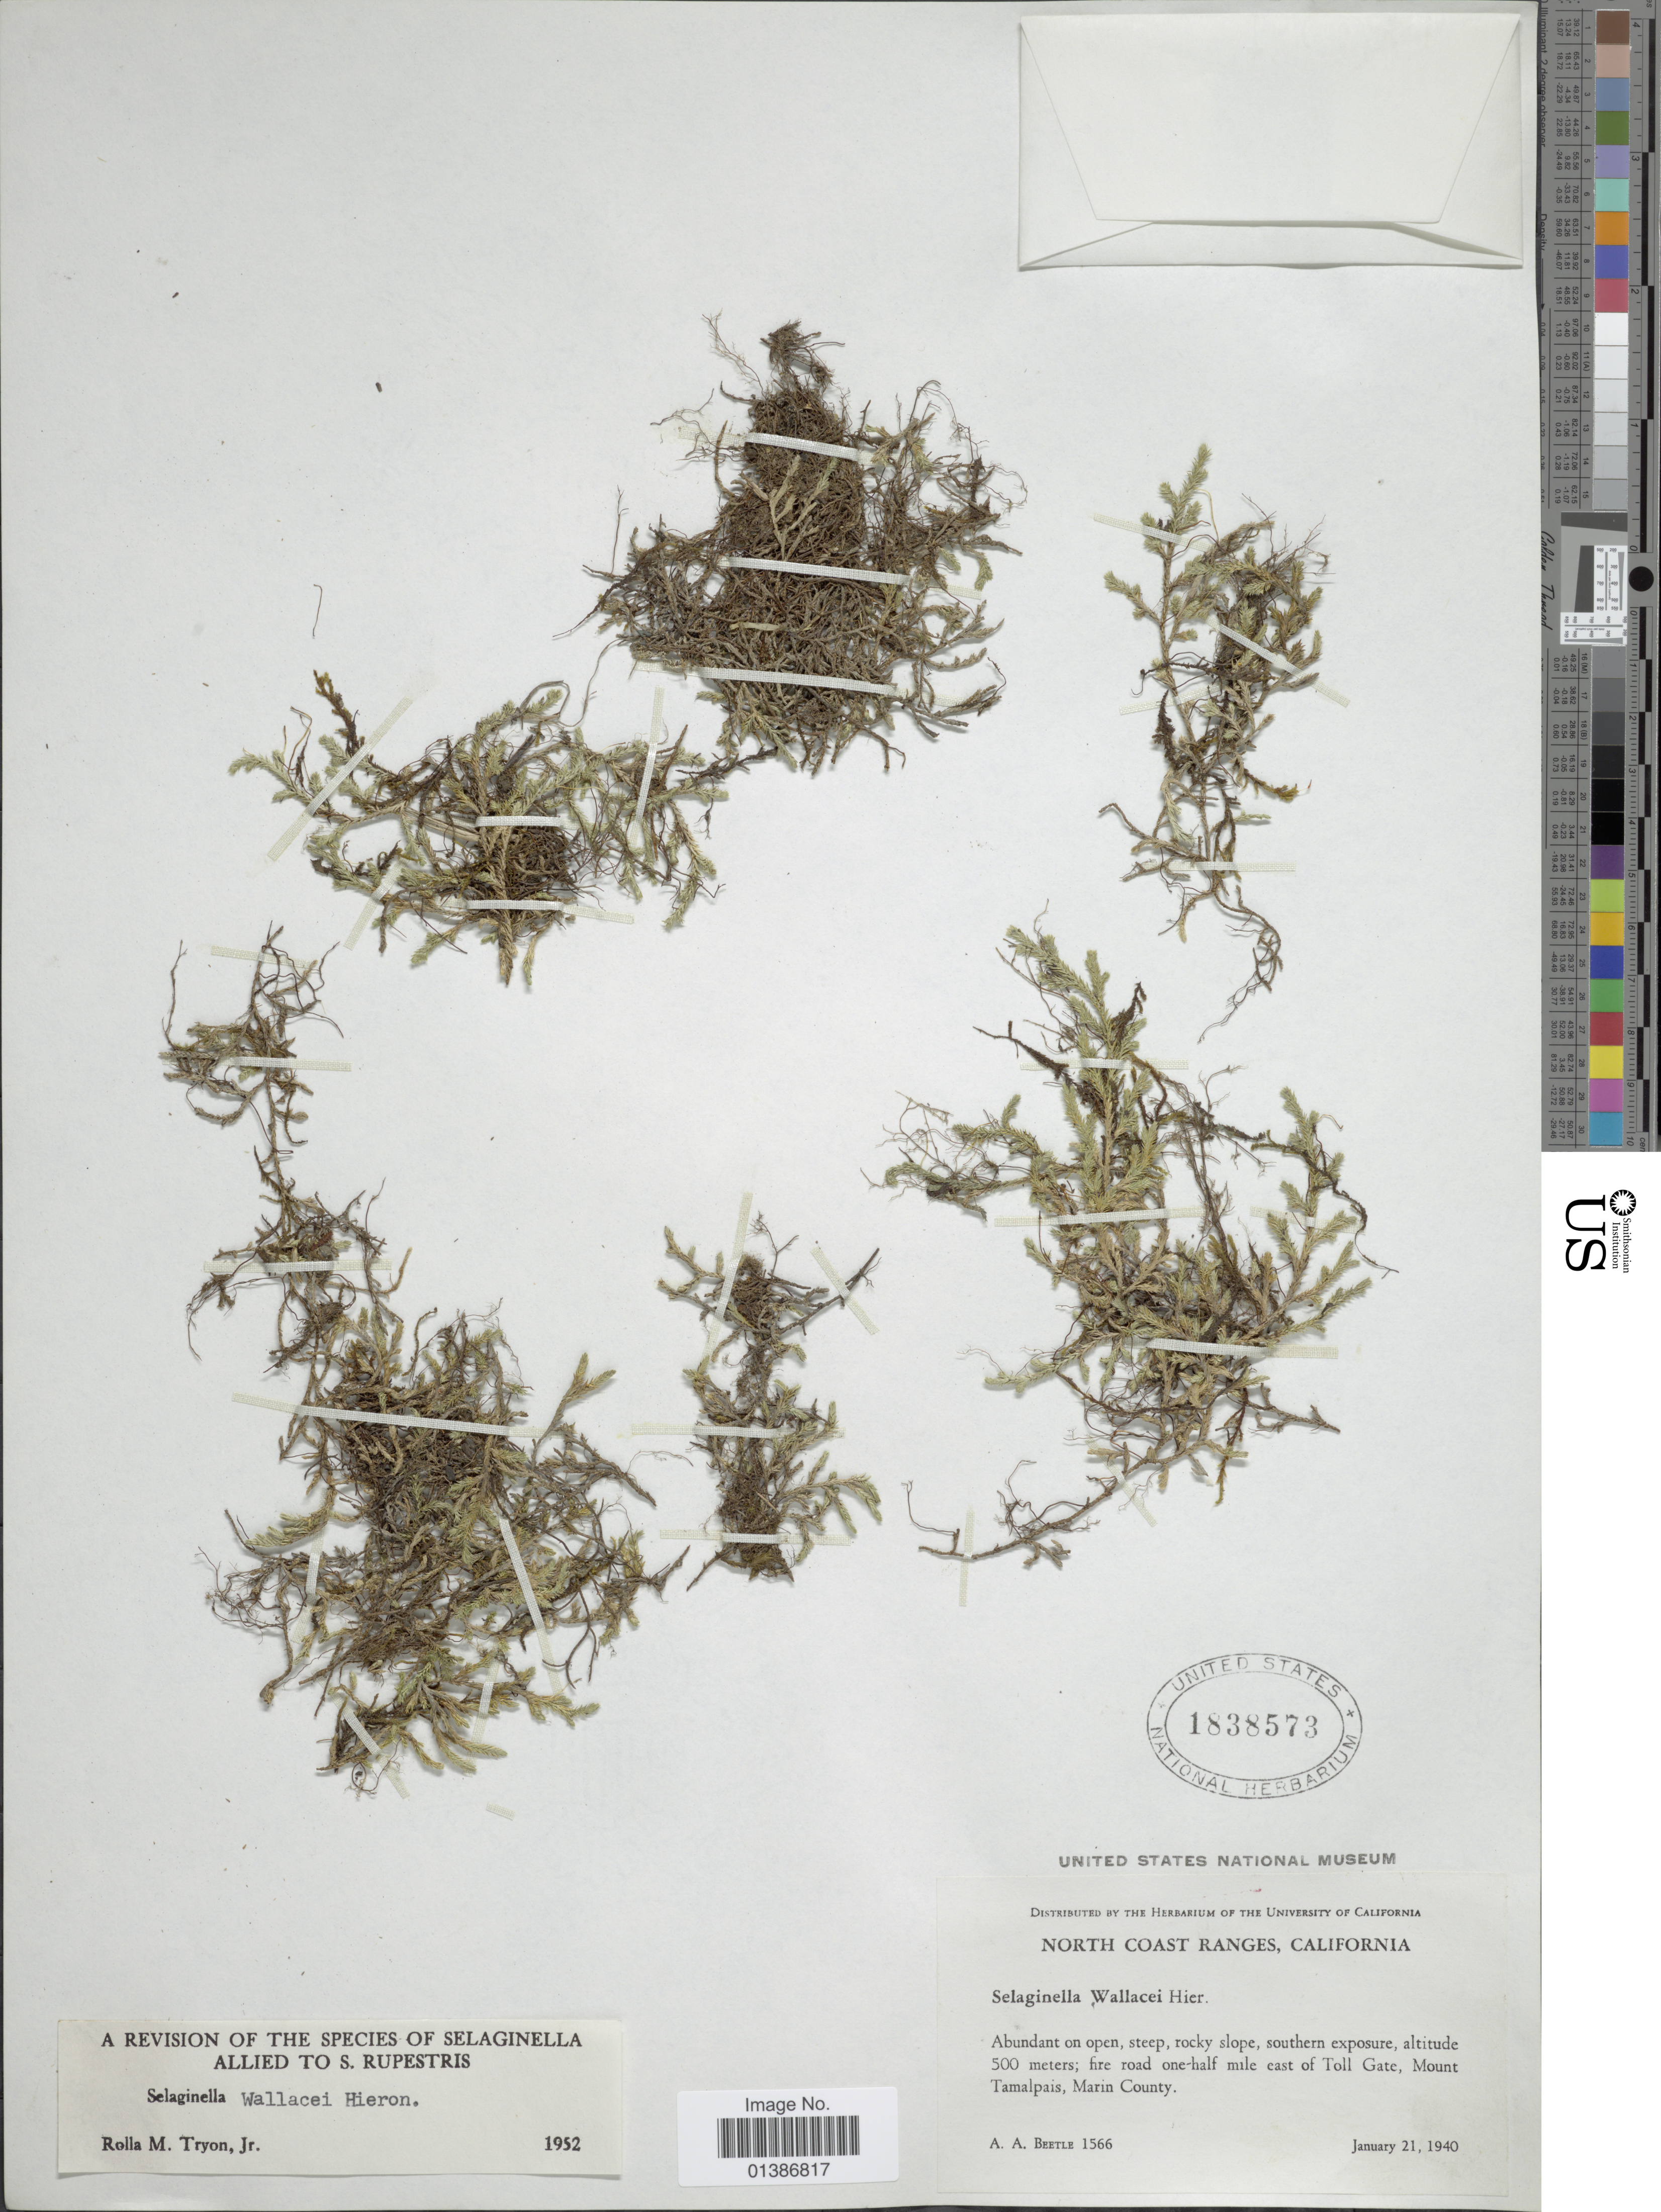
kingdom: Plantae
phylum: Tracheophyta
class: Lycopodiopsida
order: Selaginellales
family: Selaginellaceae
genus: Selaginella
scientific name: Selaginella wallacei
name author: Hieron.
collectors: A. A. Beetle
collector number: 1566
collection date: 1940-01-21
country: United States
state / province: California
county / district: Marin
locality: North Coast Ranges. Fire road one-half mile east of Toll Gate, Mount Tamalpais, Marin County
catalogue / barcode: US 1838573